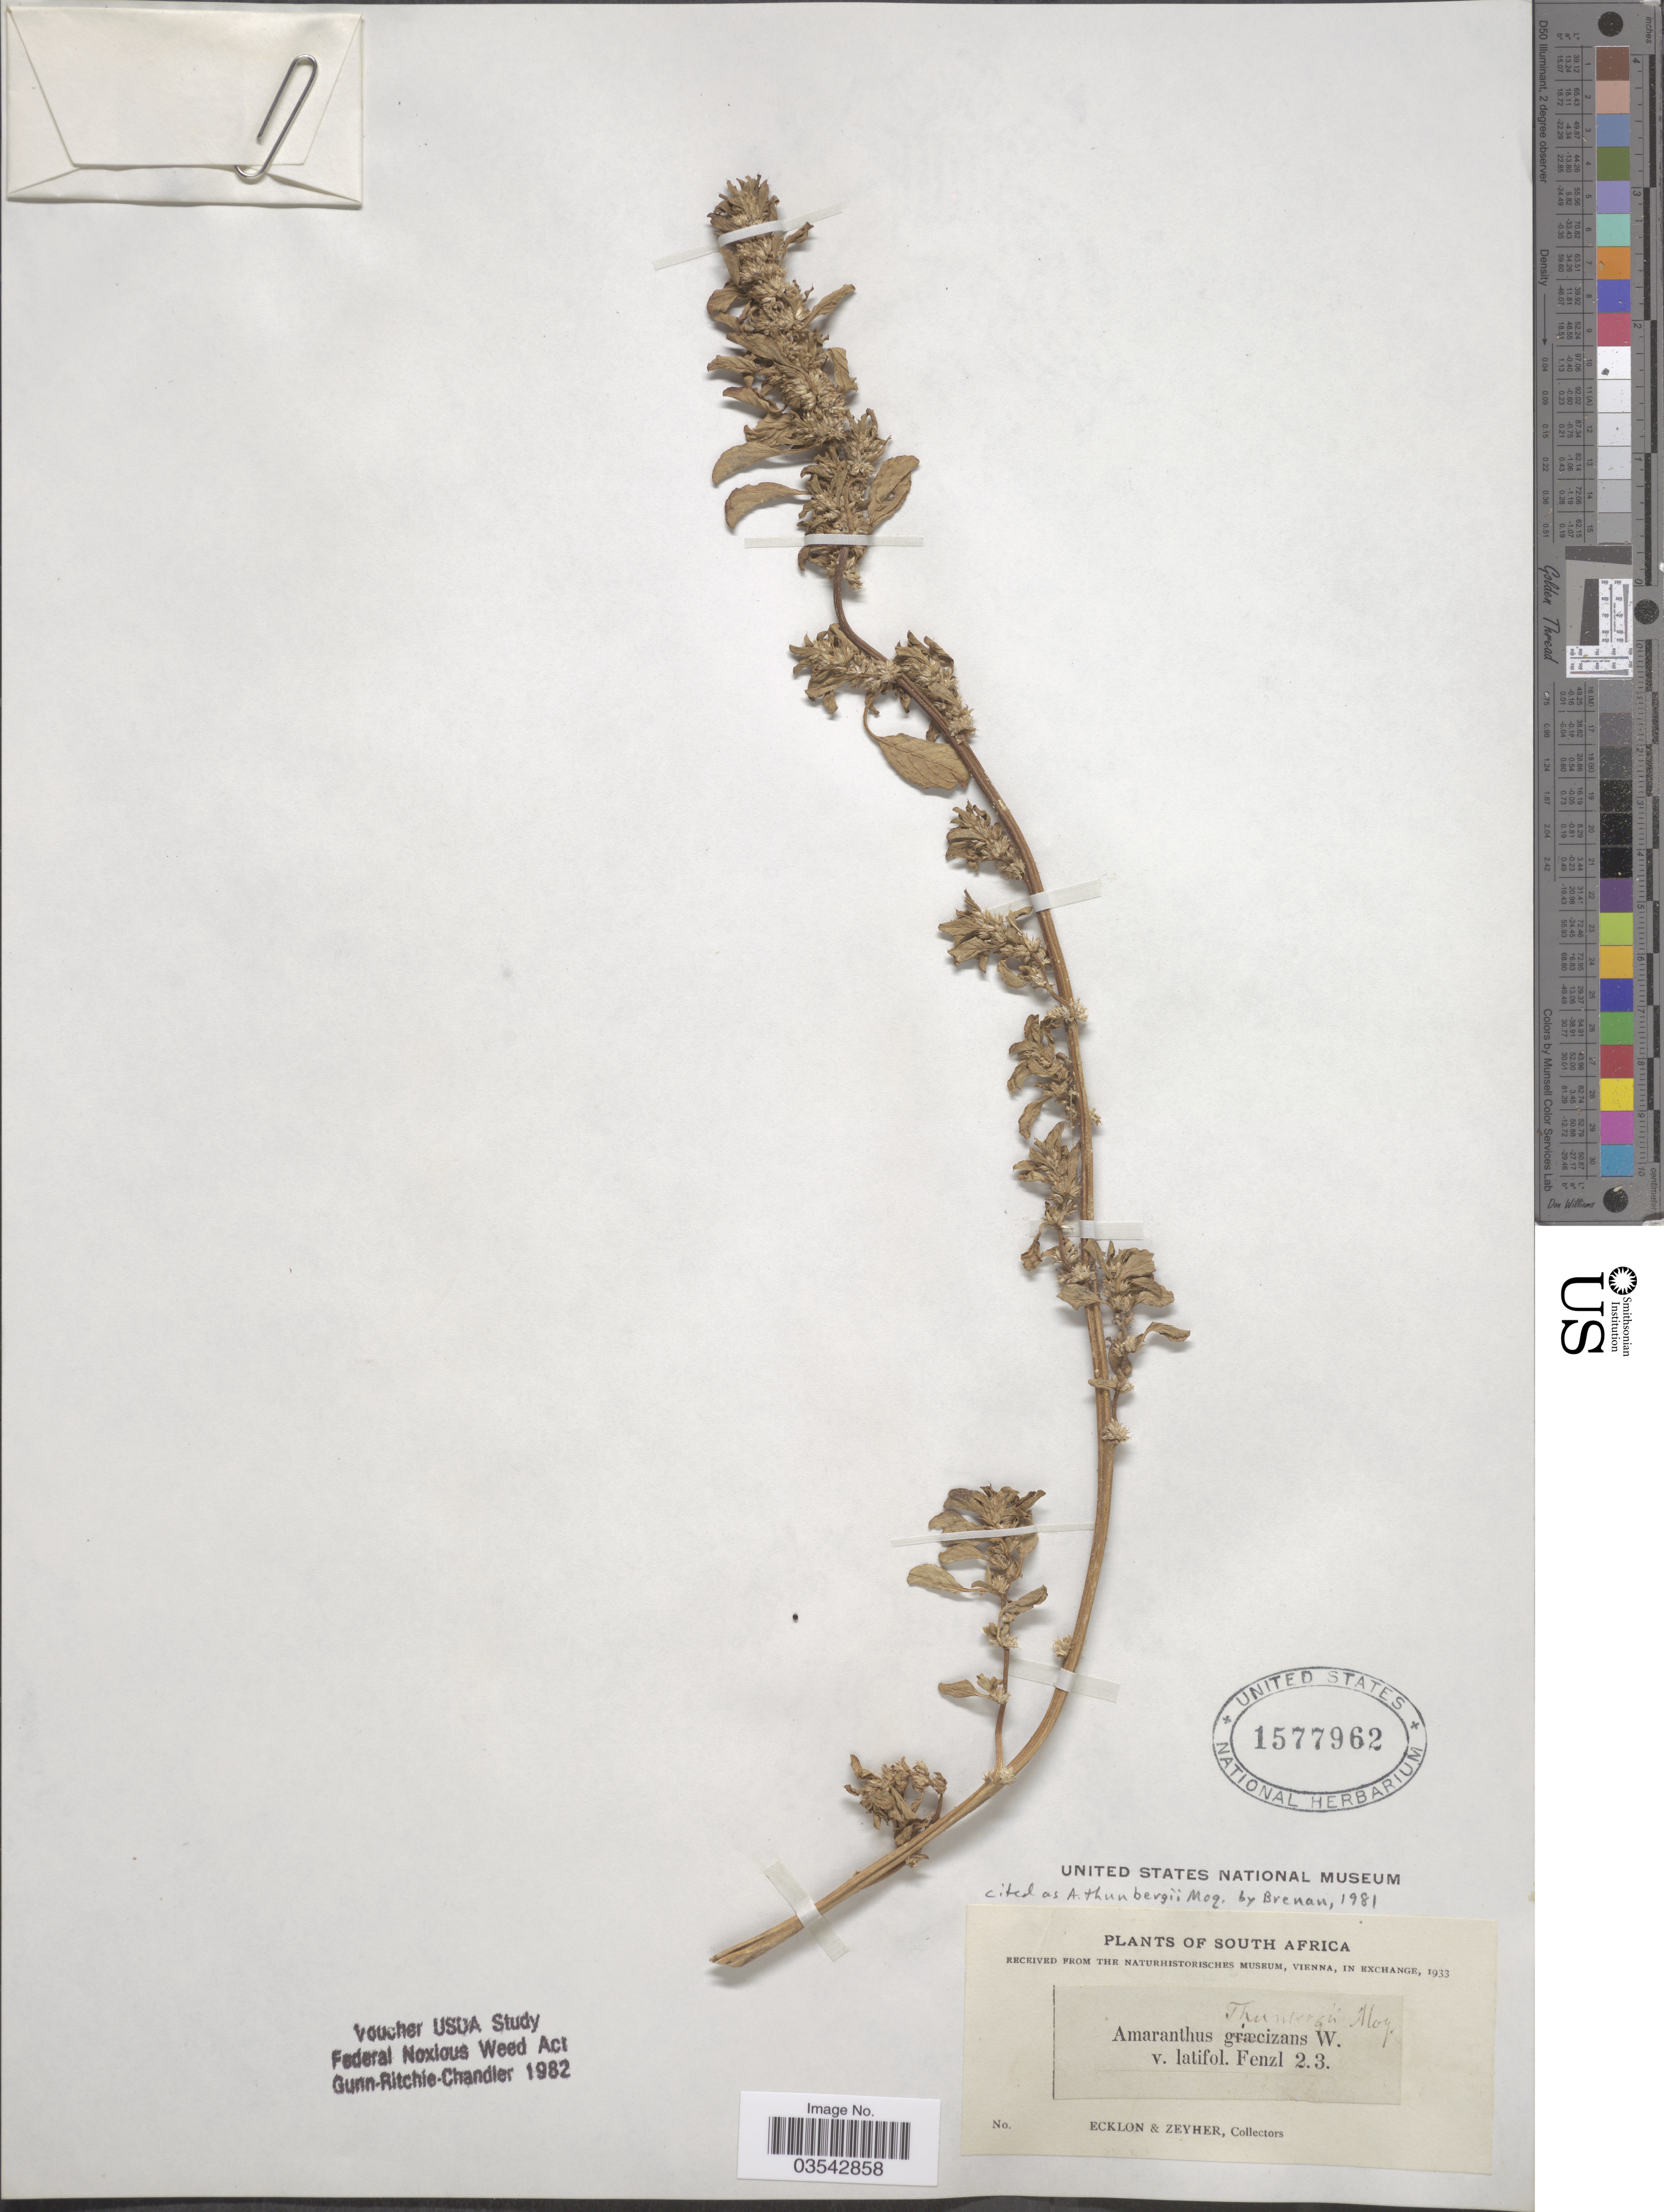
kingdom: Plantae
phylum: Tracheophyta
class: Magnoliopsida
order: Caryophyllales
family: Amaranthaceae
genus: Amaranthus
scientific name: Amaranthus thunbergii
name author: Moq.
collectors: -. Ecklon & -. Zeyher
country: South Africa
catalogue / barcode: US 1577962